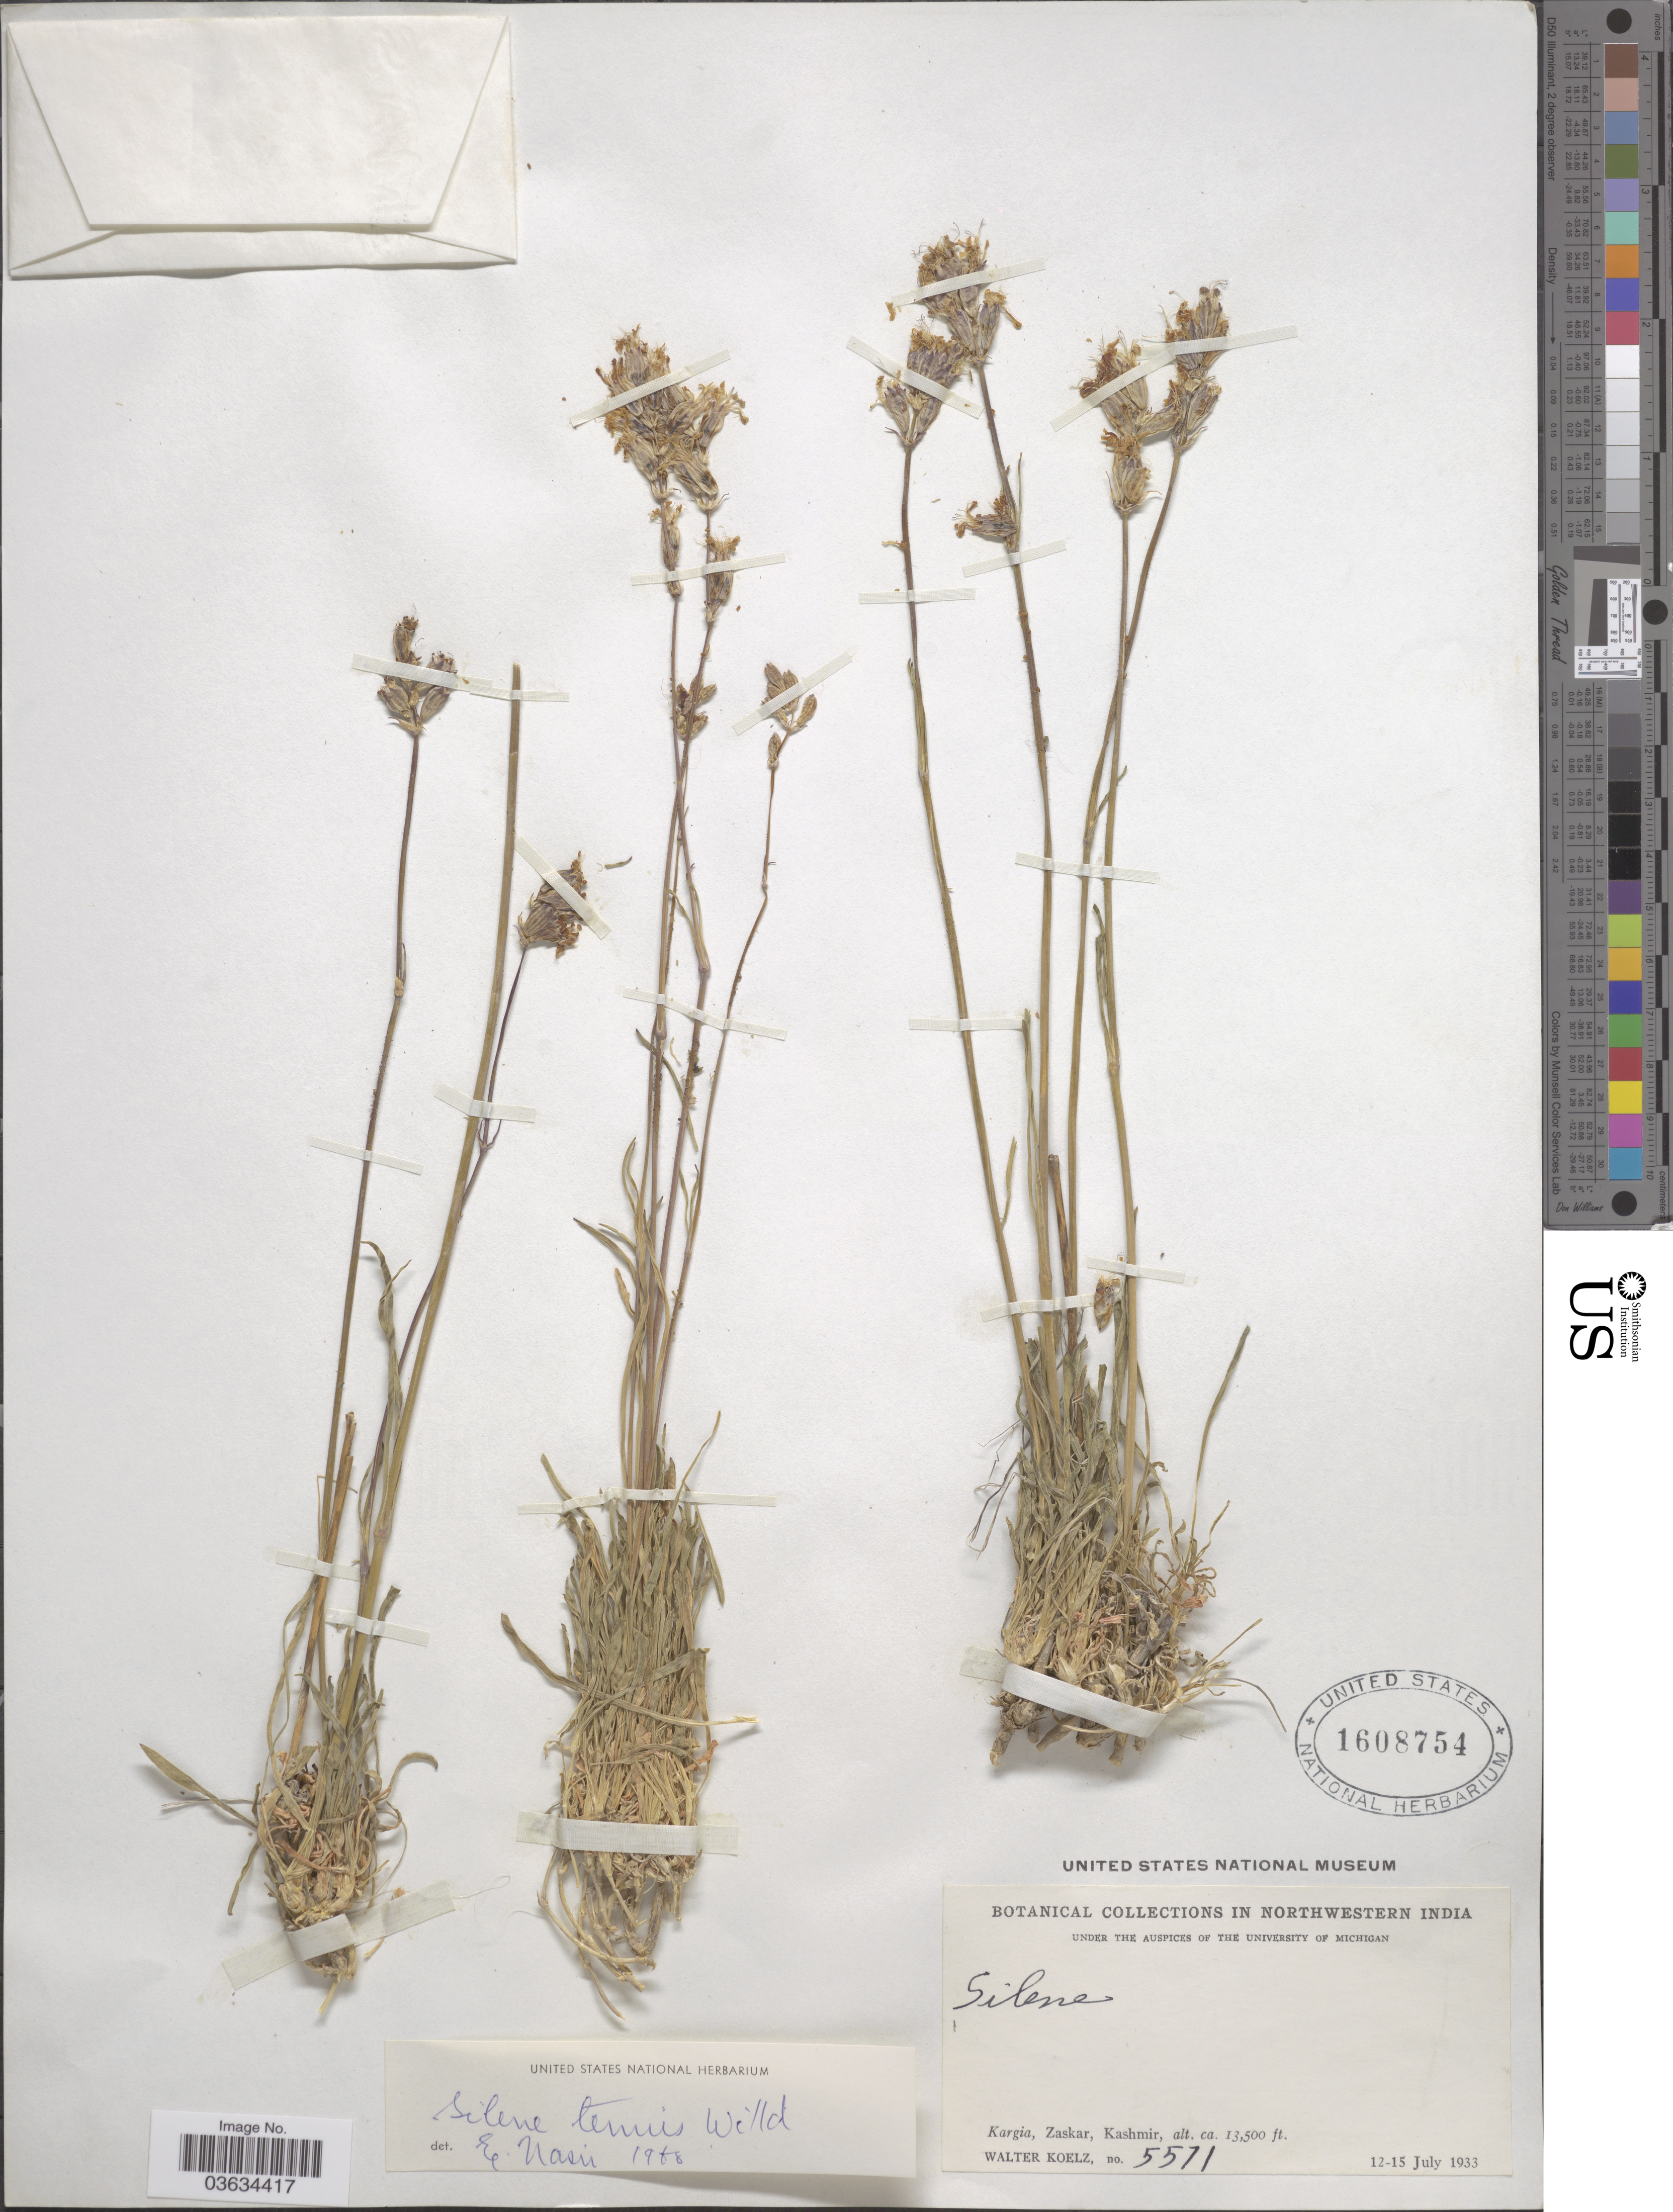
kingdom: Plantae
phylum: Tracheophyta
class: Magnoliopsida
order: Caryophyllales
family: Caryophyllaceae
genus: Silene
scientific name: Silene tenuis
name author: Willd.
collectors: W. N. Koelz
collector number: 5571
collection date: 1933-07-12/1933-07-15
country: India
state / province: Jammu and Kashmir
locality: Northwestern India. Kargia, Zaskar, Kashmir.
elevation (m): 4115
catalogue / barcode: US 1608754